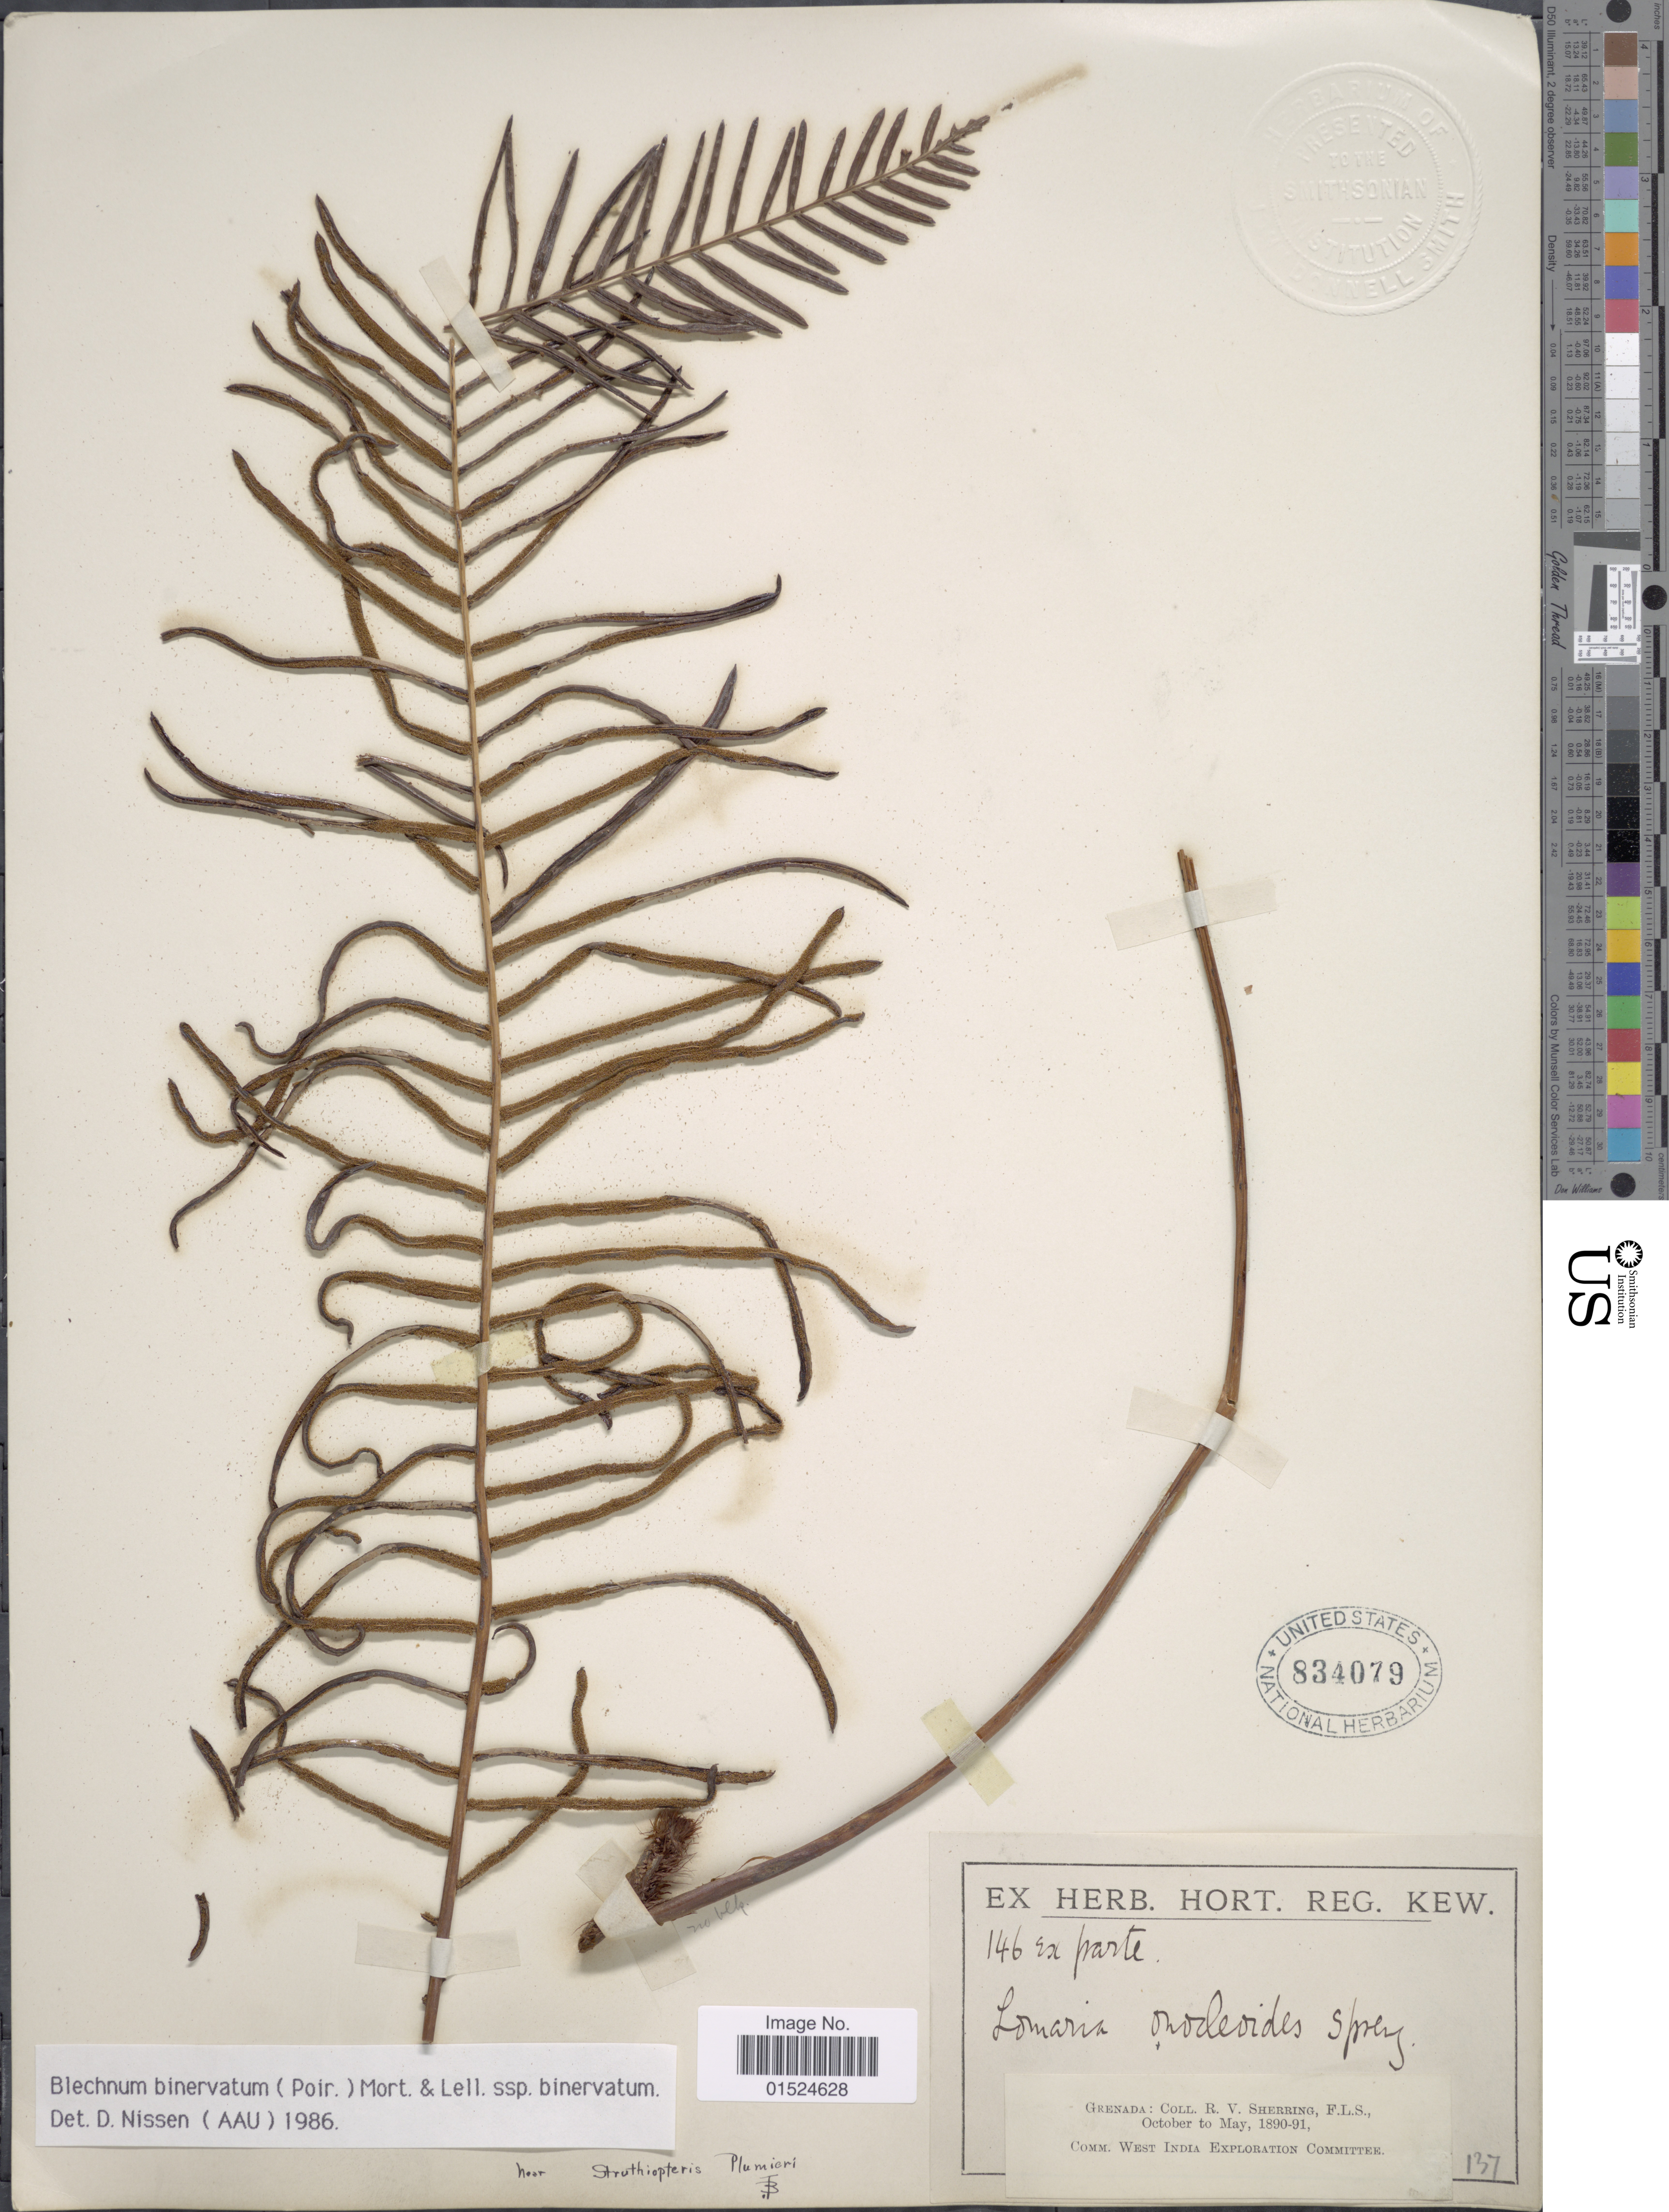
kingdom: Plantae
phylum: Tracheophyta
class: Polypodiopsida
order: Polypodiales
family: Blechnaceae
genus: Blechnum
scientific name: Blechnum binervatum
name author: (Poir.) C.V. Morton & Lellinger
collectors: R. Sherring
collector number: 146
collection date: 1890-10/1891-05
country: Grenada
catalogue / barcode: US 834079